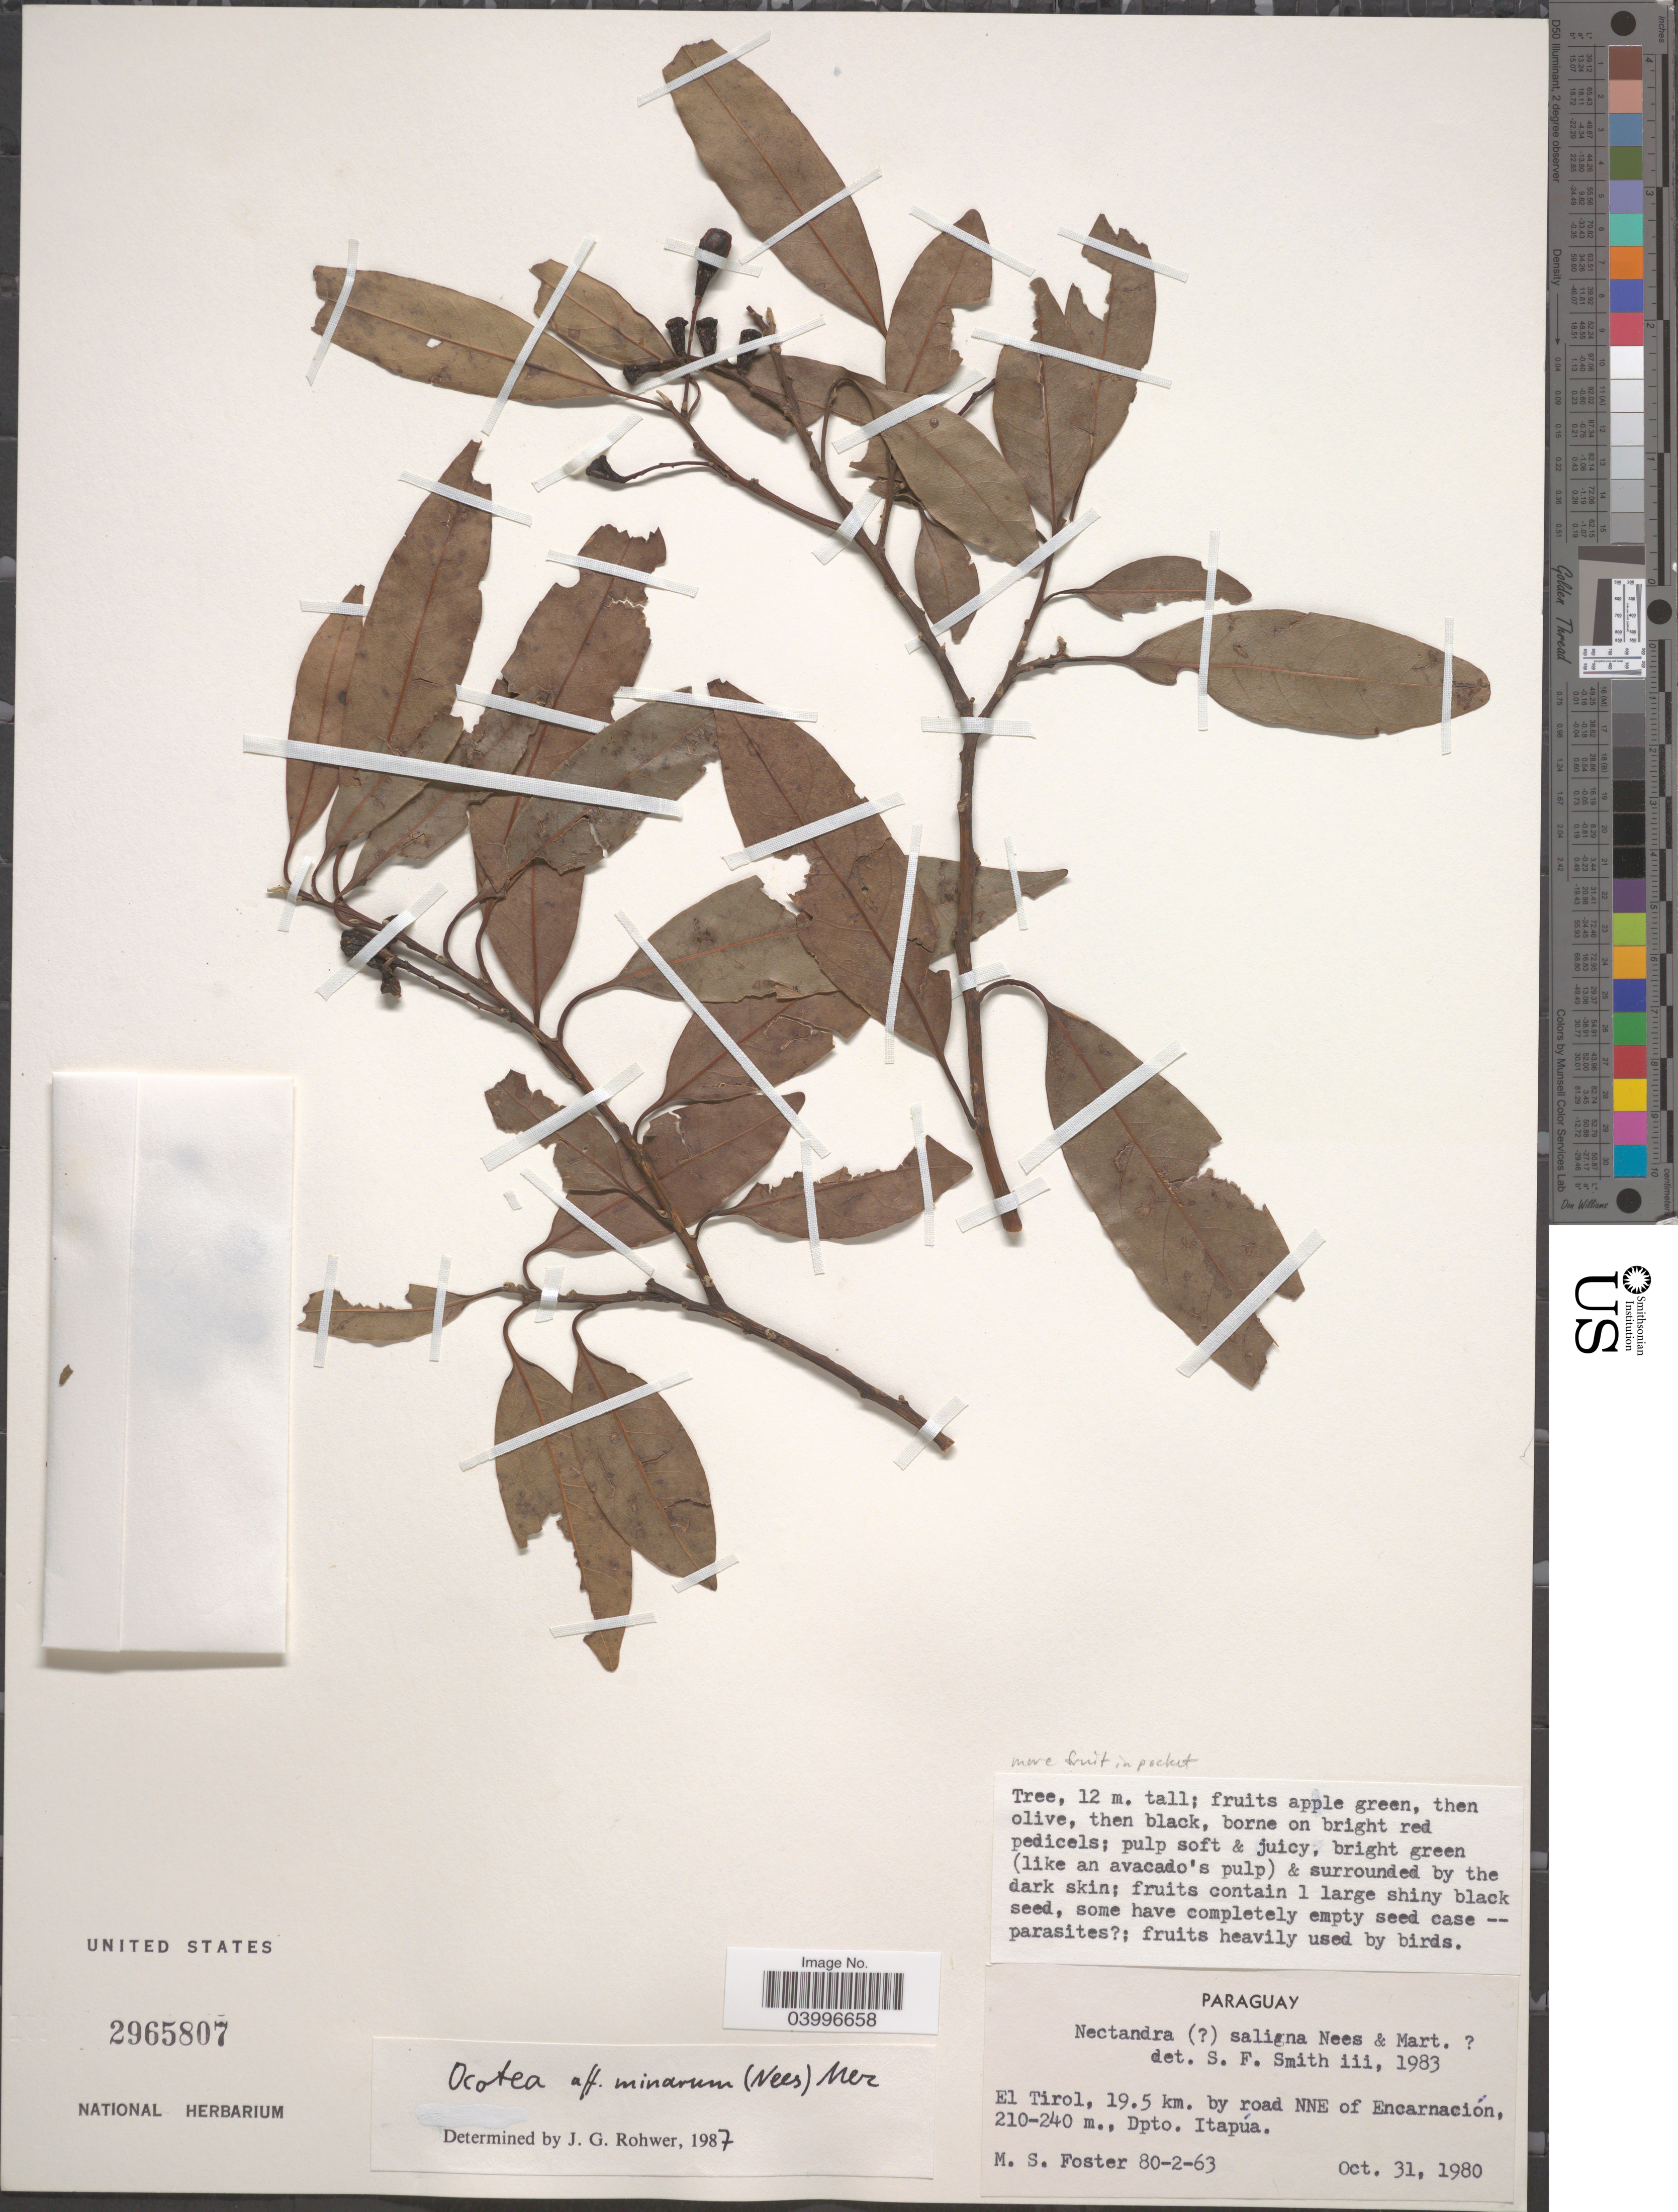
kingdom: Plantae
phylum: Tracheophyta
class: Magnoliopsida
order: Laurales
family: Lauraceae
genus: Ocotea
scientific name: Ocotea minarum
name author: (Nees & Mart.) Mez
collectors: M. Foster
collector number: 80-2-63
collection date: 1980-10-31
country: Paraguay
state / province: Itapua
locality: El Tirol, 19.5 km. by road NNE of Encarnación. Dpto. Itapúa.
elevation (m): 210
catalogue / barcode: US 2965807